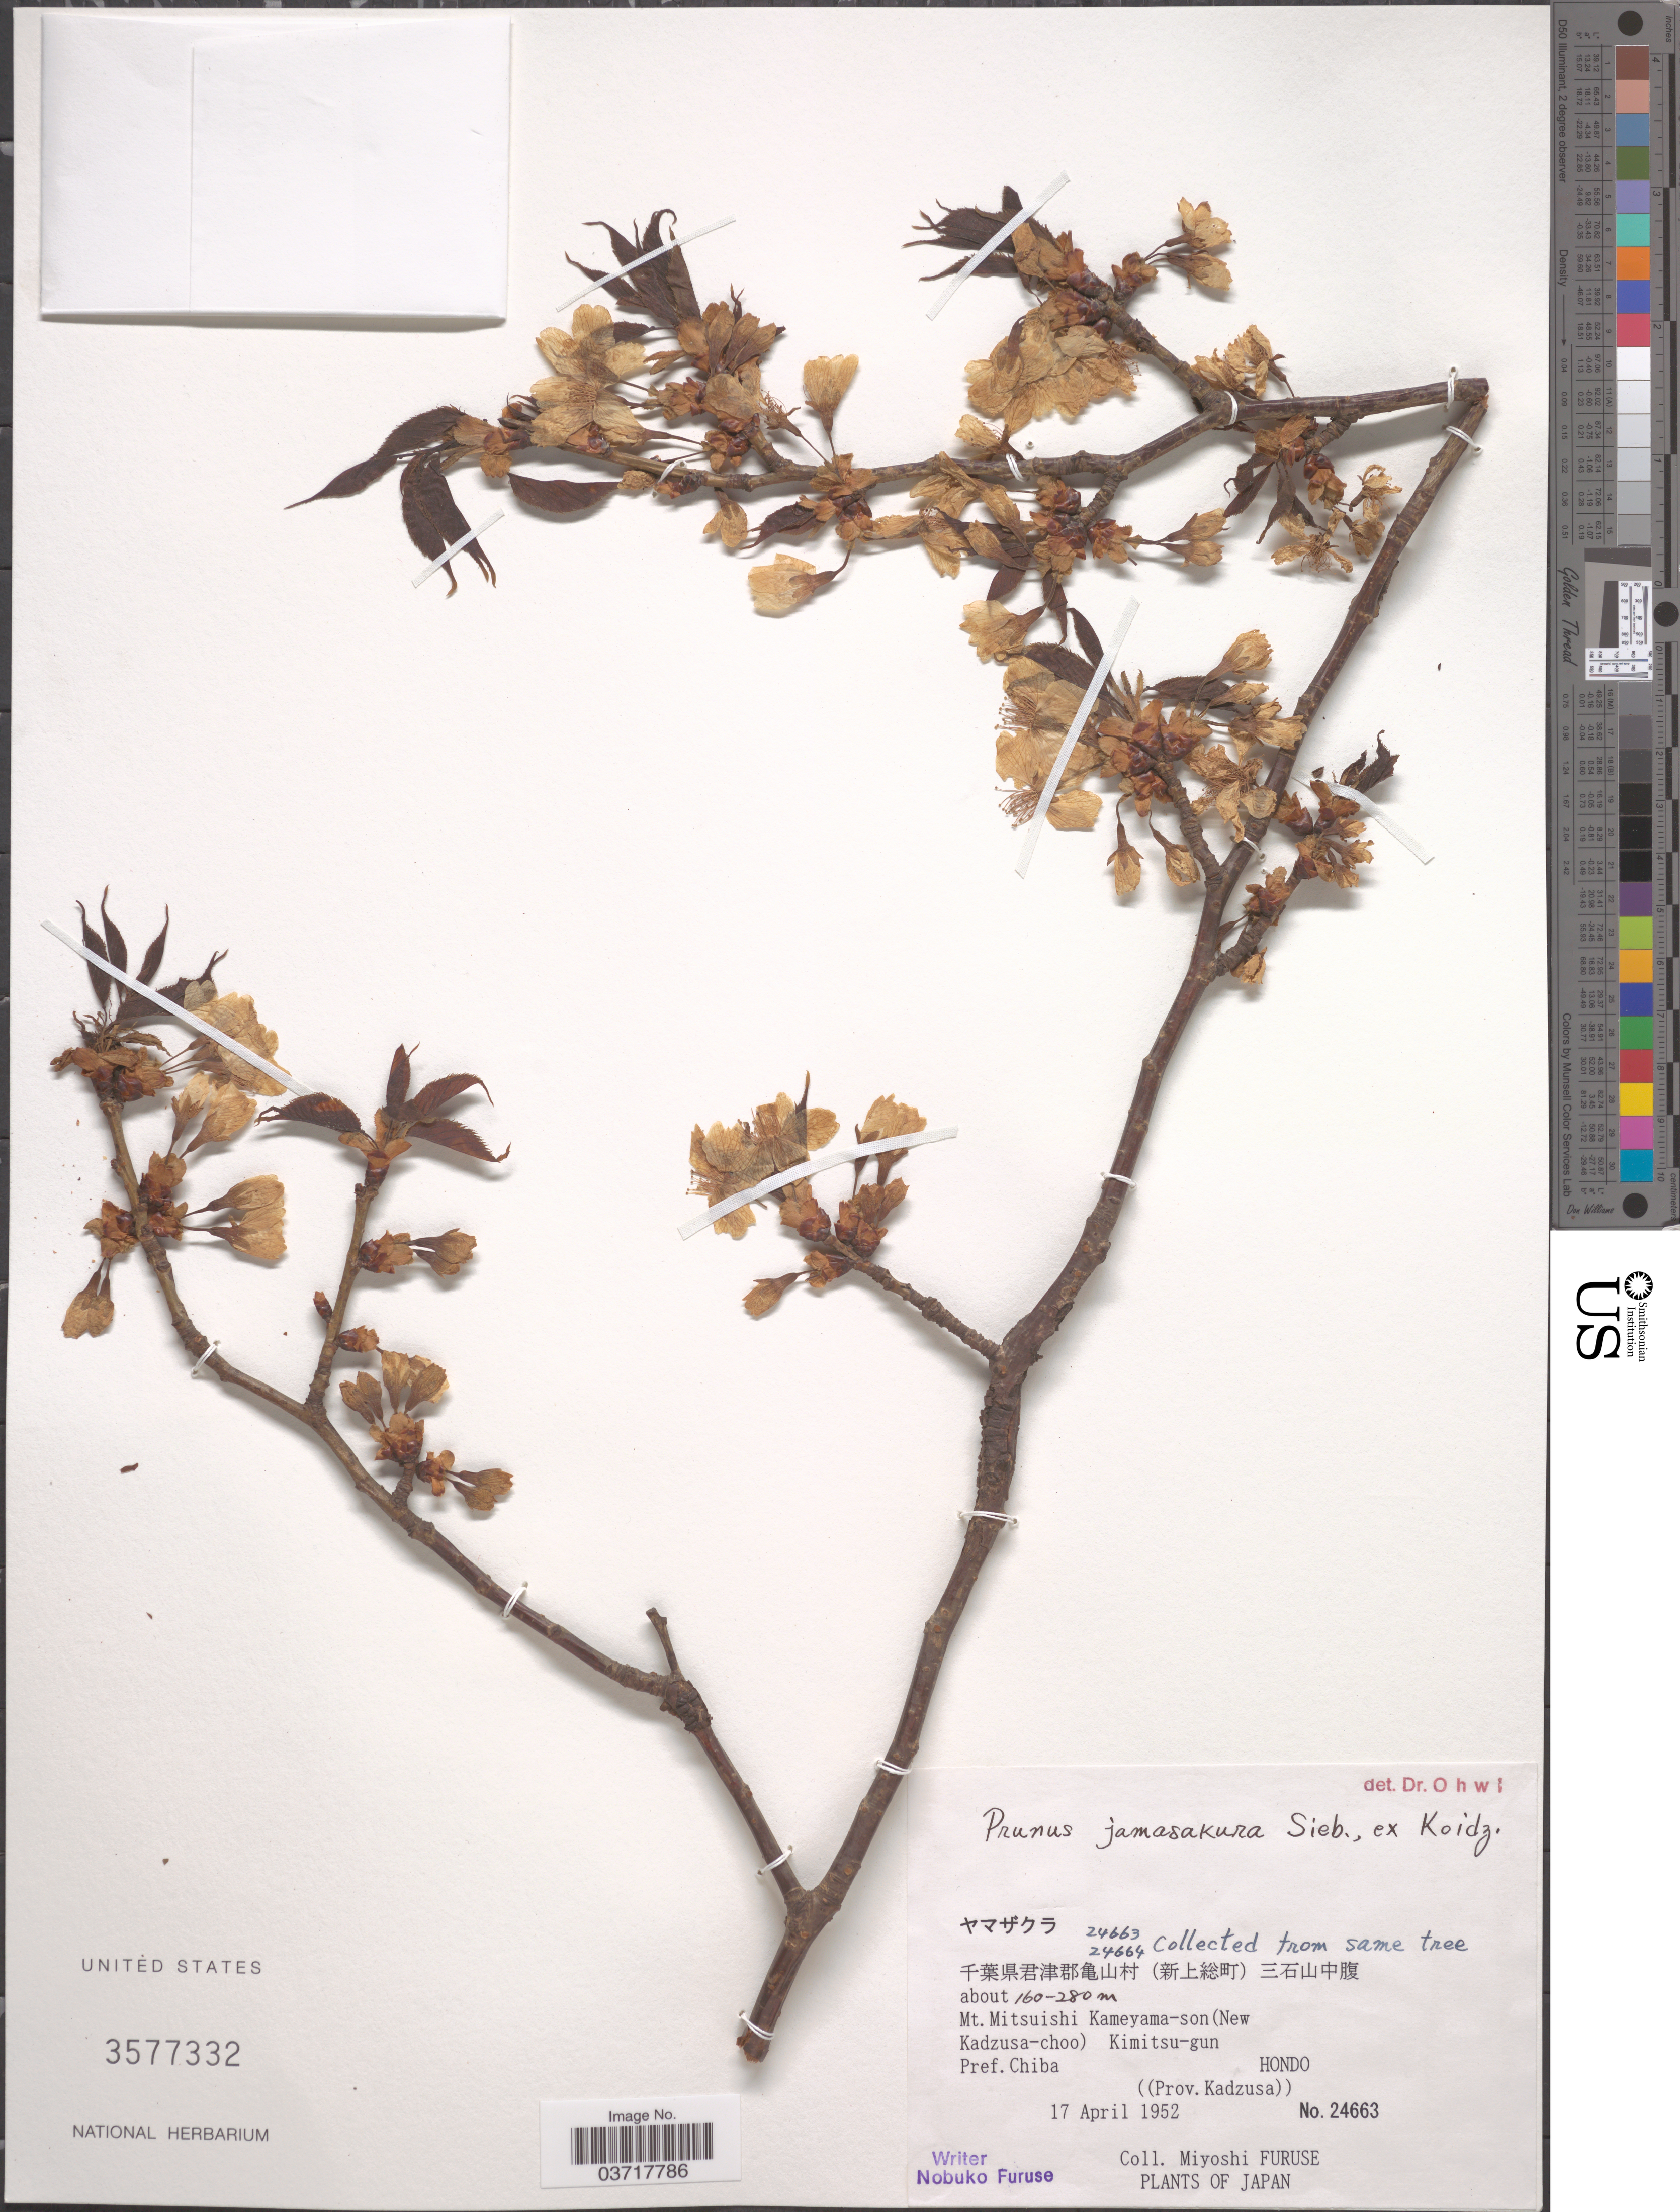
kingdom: Plantae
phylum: Tracheophyta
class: Magnoliopsida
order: Rosales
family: Rosaceae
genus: Prunus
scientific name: Prunus jamasakura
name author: Siebold ex Koidz.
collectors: M. Furuse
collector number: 24663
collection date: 1952-04-17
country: Japan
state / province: Tiba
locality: X about Mt. Mitsuishi Kameyama-son (New Kadzusa-choo) Kimitsu-gun Pref. Chiba Hondo ((Prov. Kadzusa)).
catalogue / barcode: US 3577332